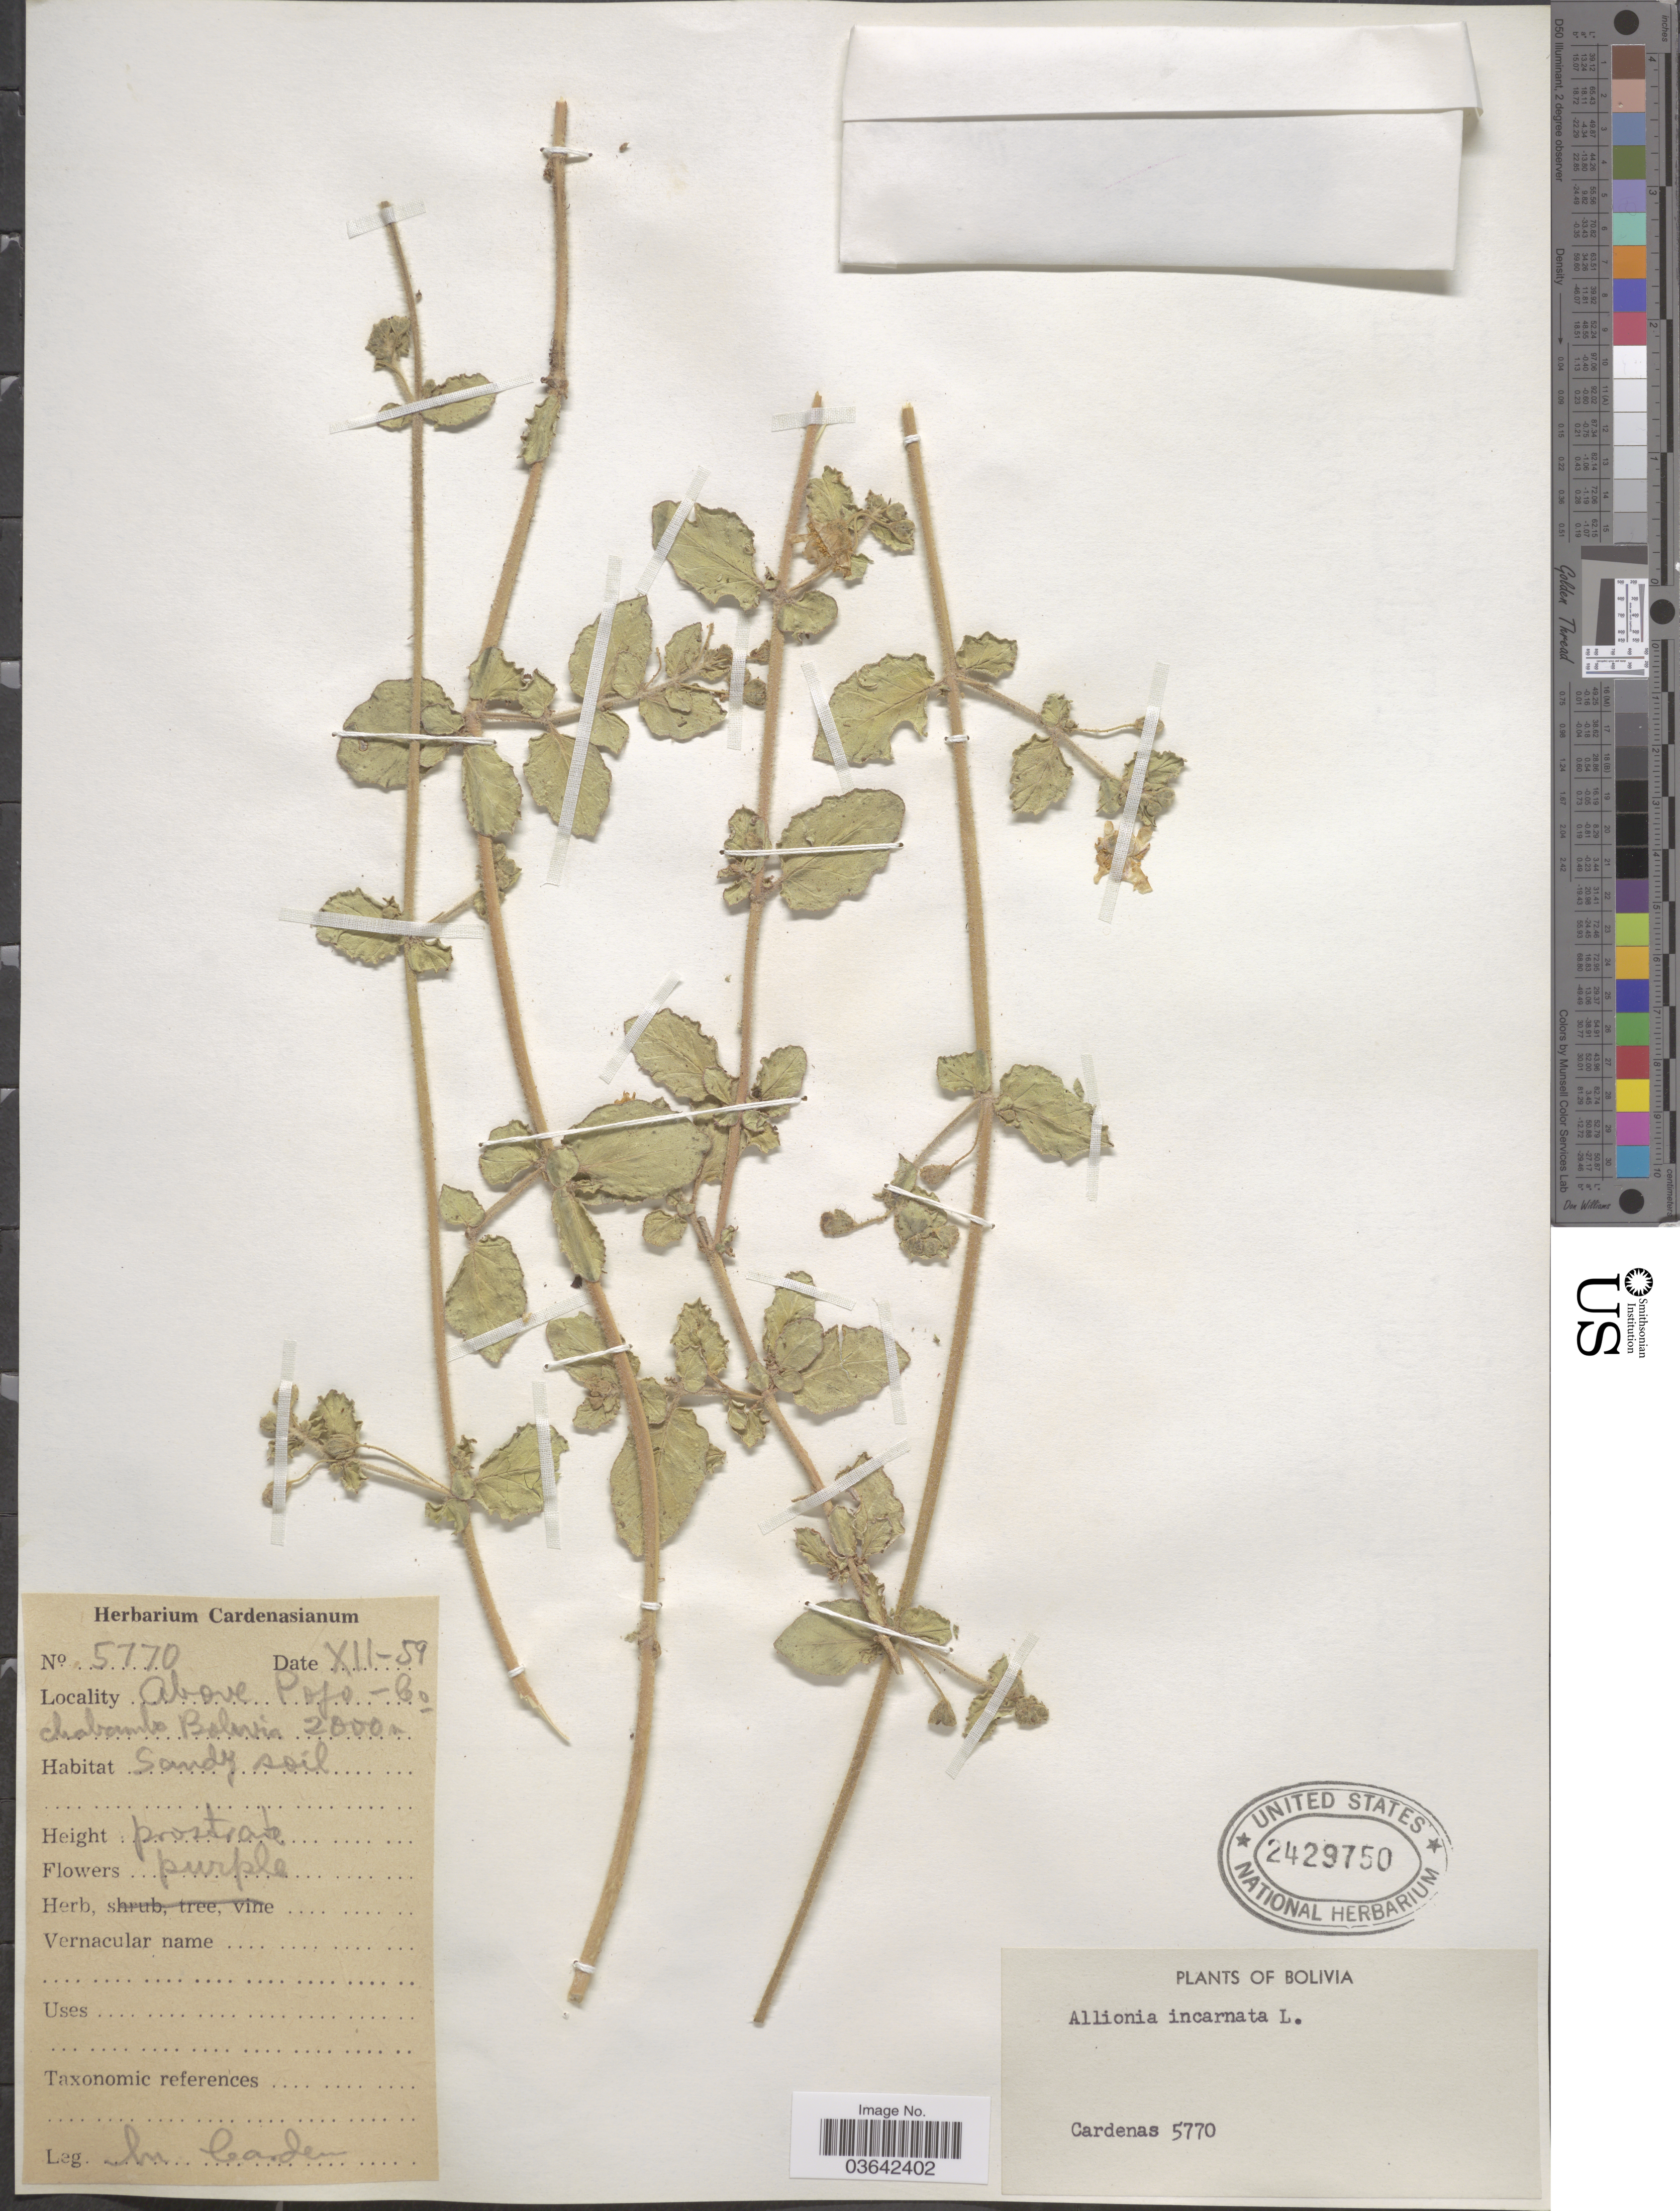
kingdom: Plantae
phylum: Tracheophyta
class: Magnoliopsida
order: Caryophyllales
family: Nyctaginaceae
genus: Allionia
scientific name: Allionia incarnata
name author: L.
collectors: M. Cárdenas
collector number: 5770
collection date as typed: Transcribed d/m/y: /12/59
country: Bolivia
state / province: Cochabamba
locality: Above Pojo.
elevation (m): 2000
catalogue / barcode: US 2429750